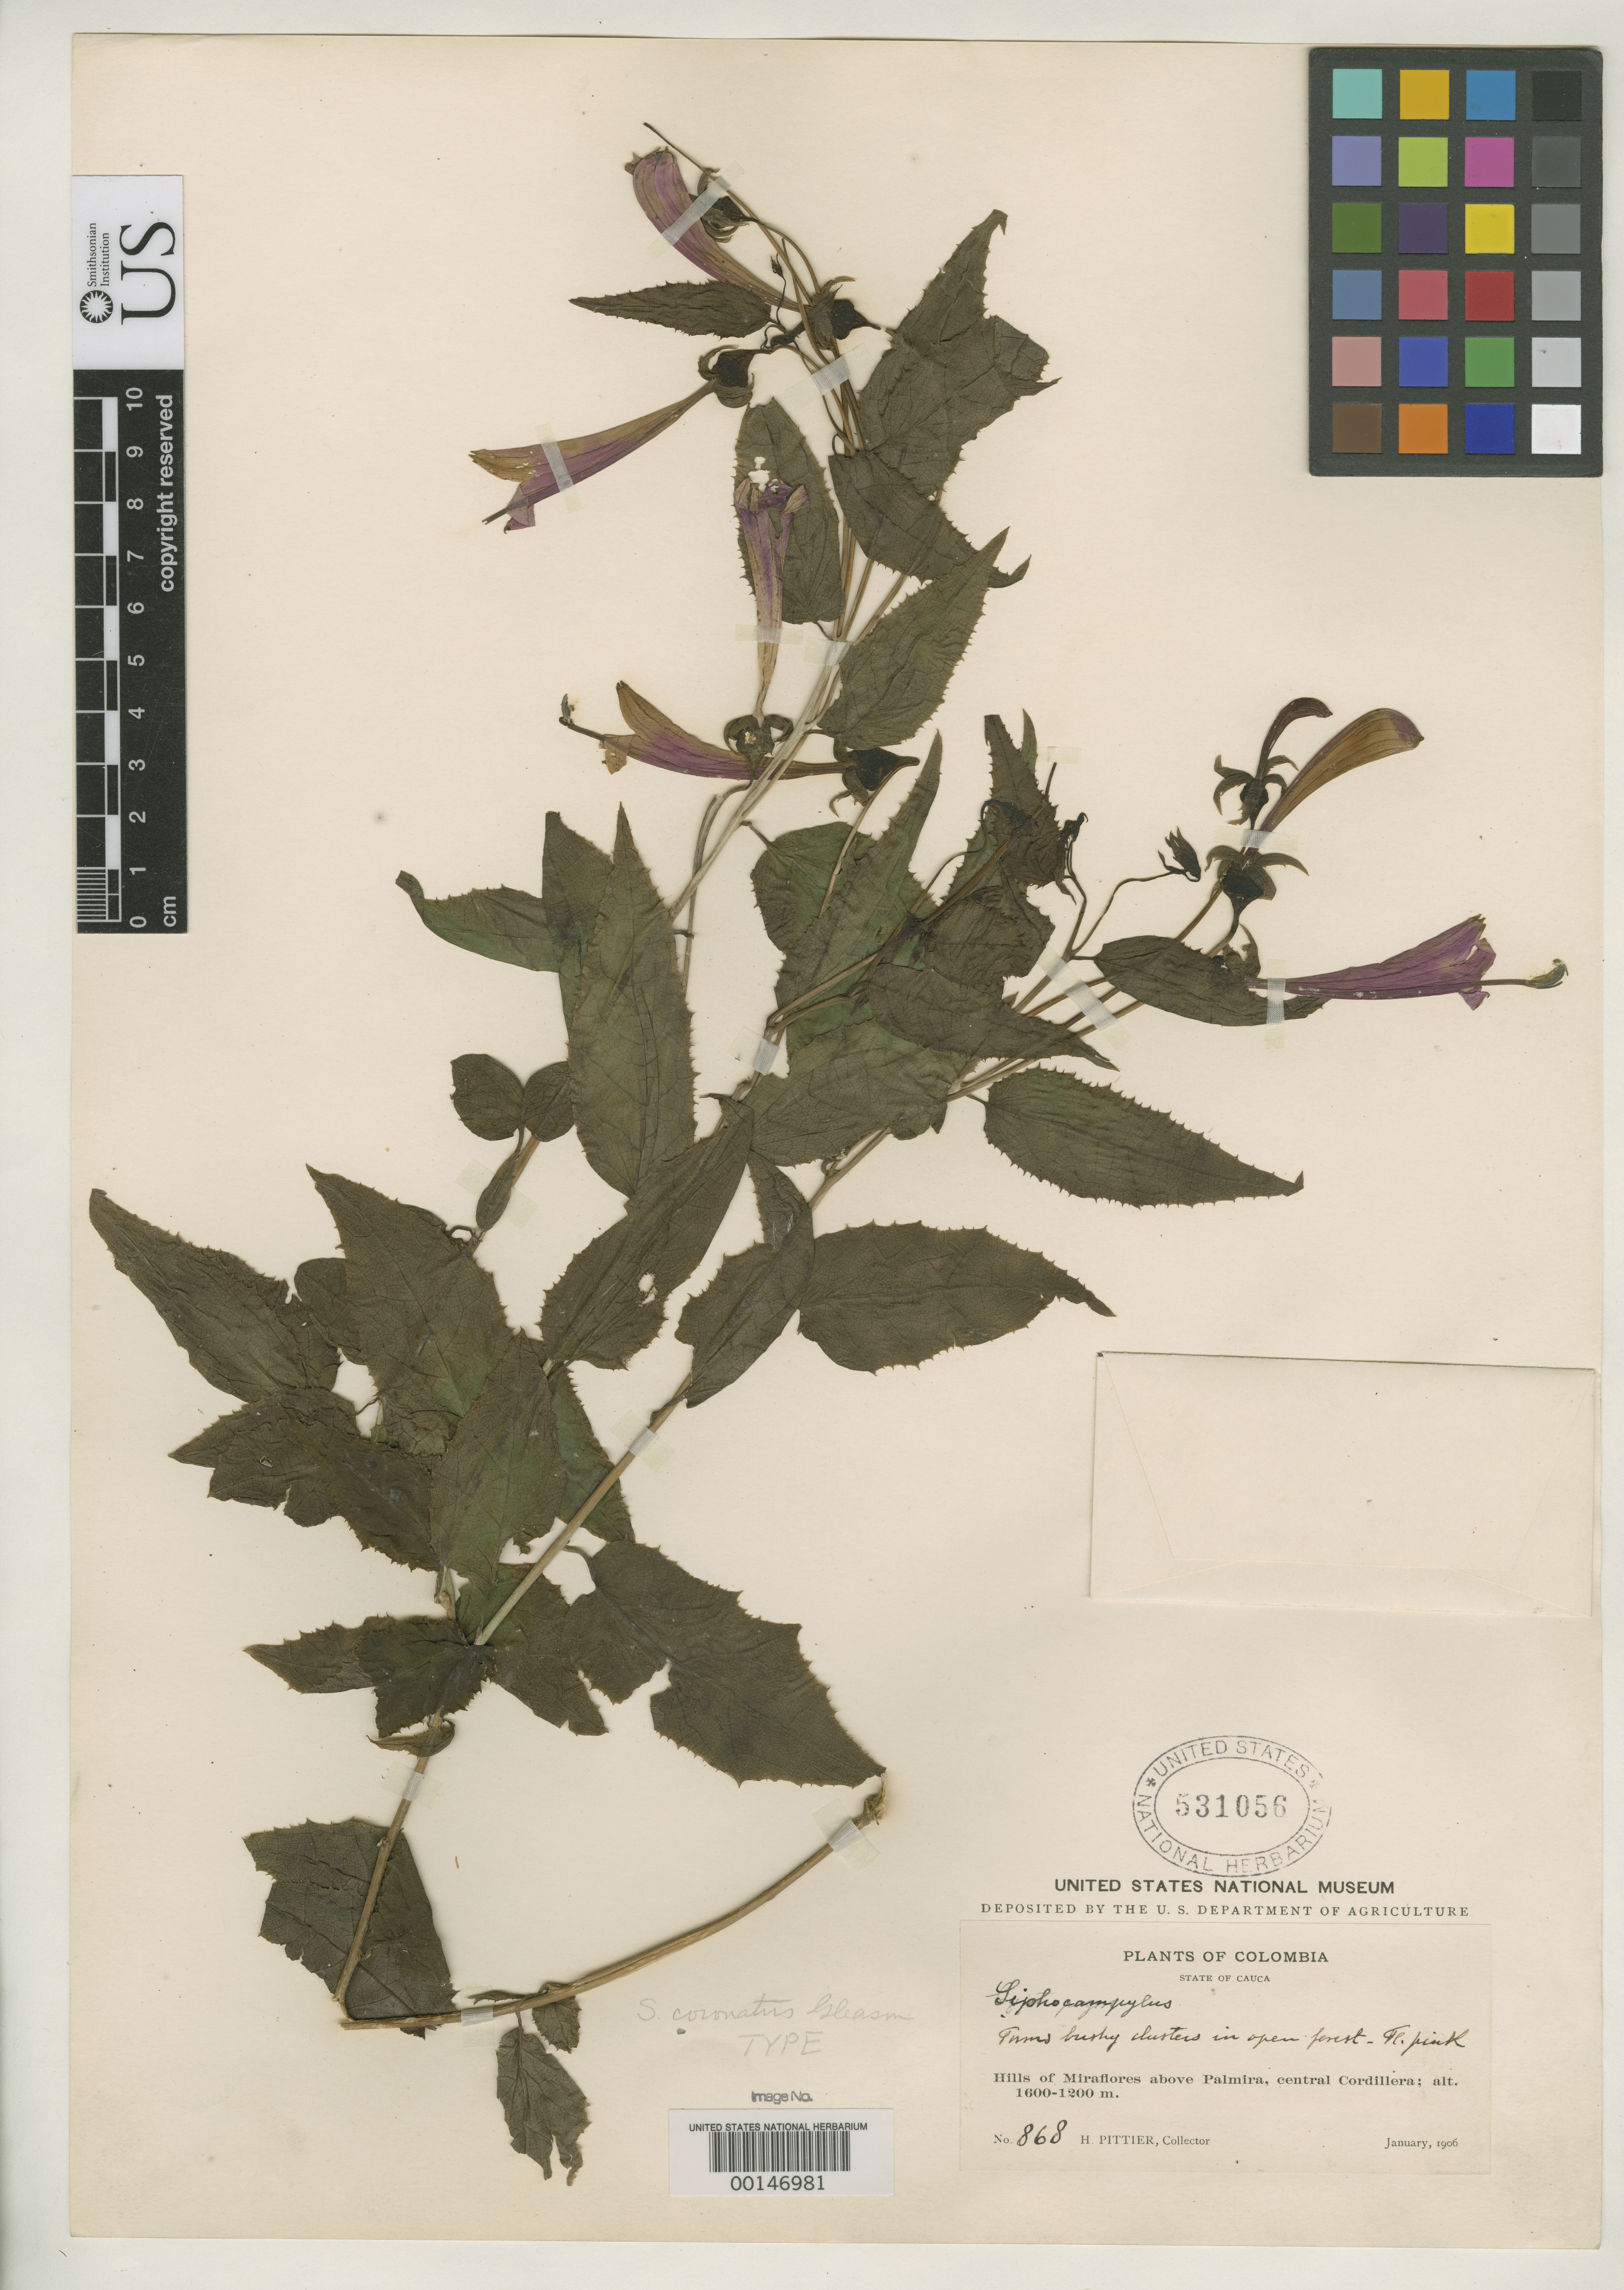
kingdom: Plantae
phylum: Tracheophyta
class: Magnoliopsida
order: Asterales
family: Campanulaceae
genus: Siphocampylus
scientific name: Siphocampylus coronatus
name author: Gleason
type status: Holotype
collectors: H. F. Pittier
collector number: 868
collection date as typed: Jan 1906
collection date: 1906-01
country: Colombia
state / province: Valle del Cauca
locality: Above Palmira.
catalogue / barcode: US 531056